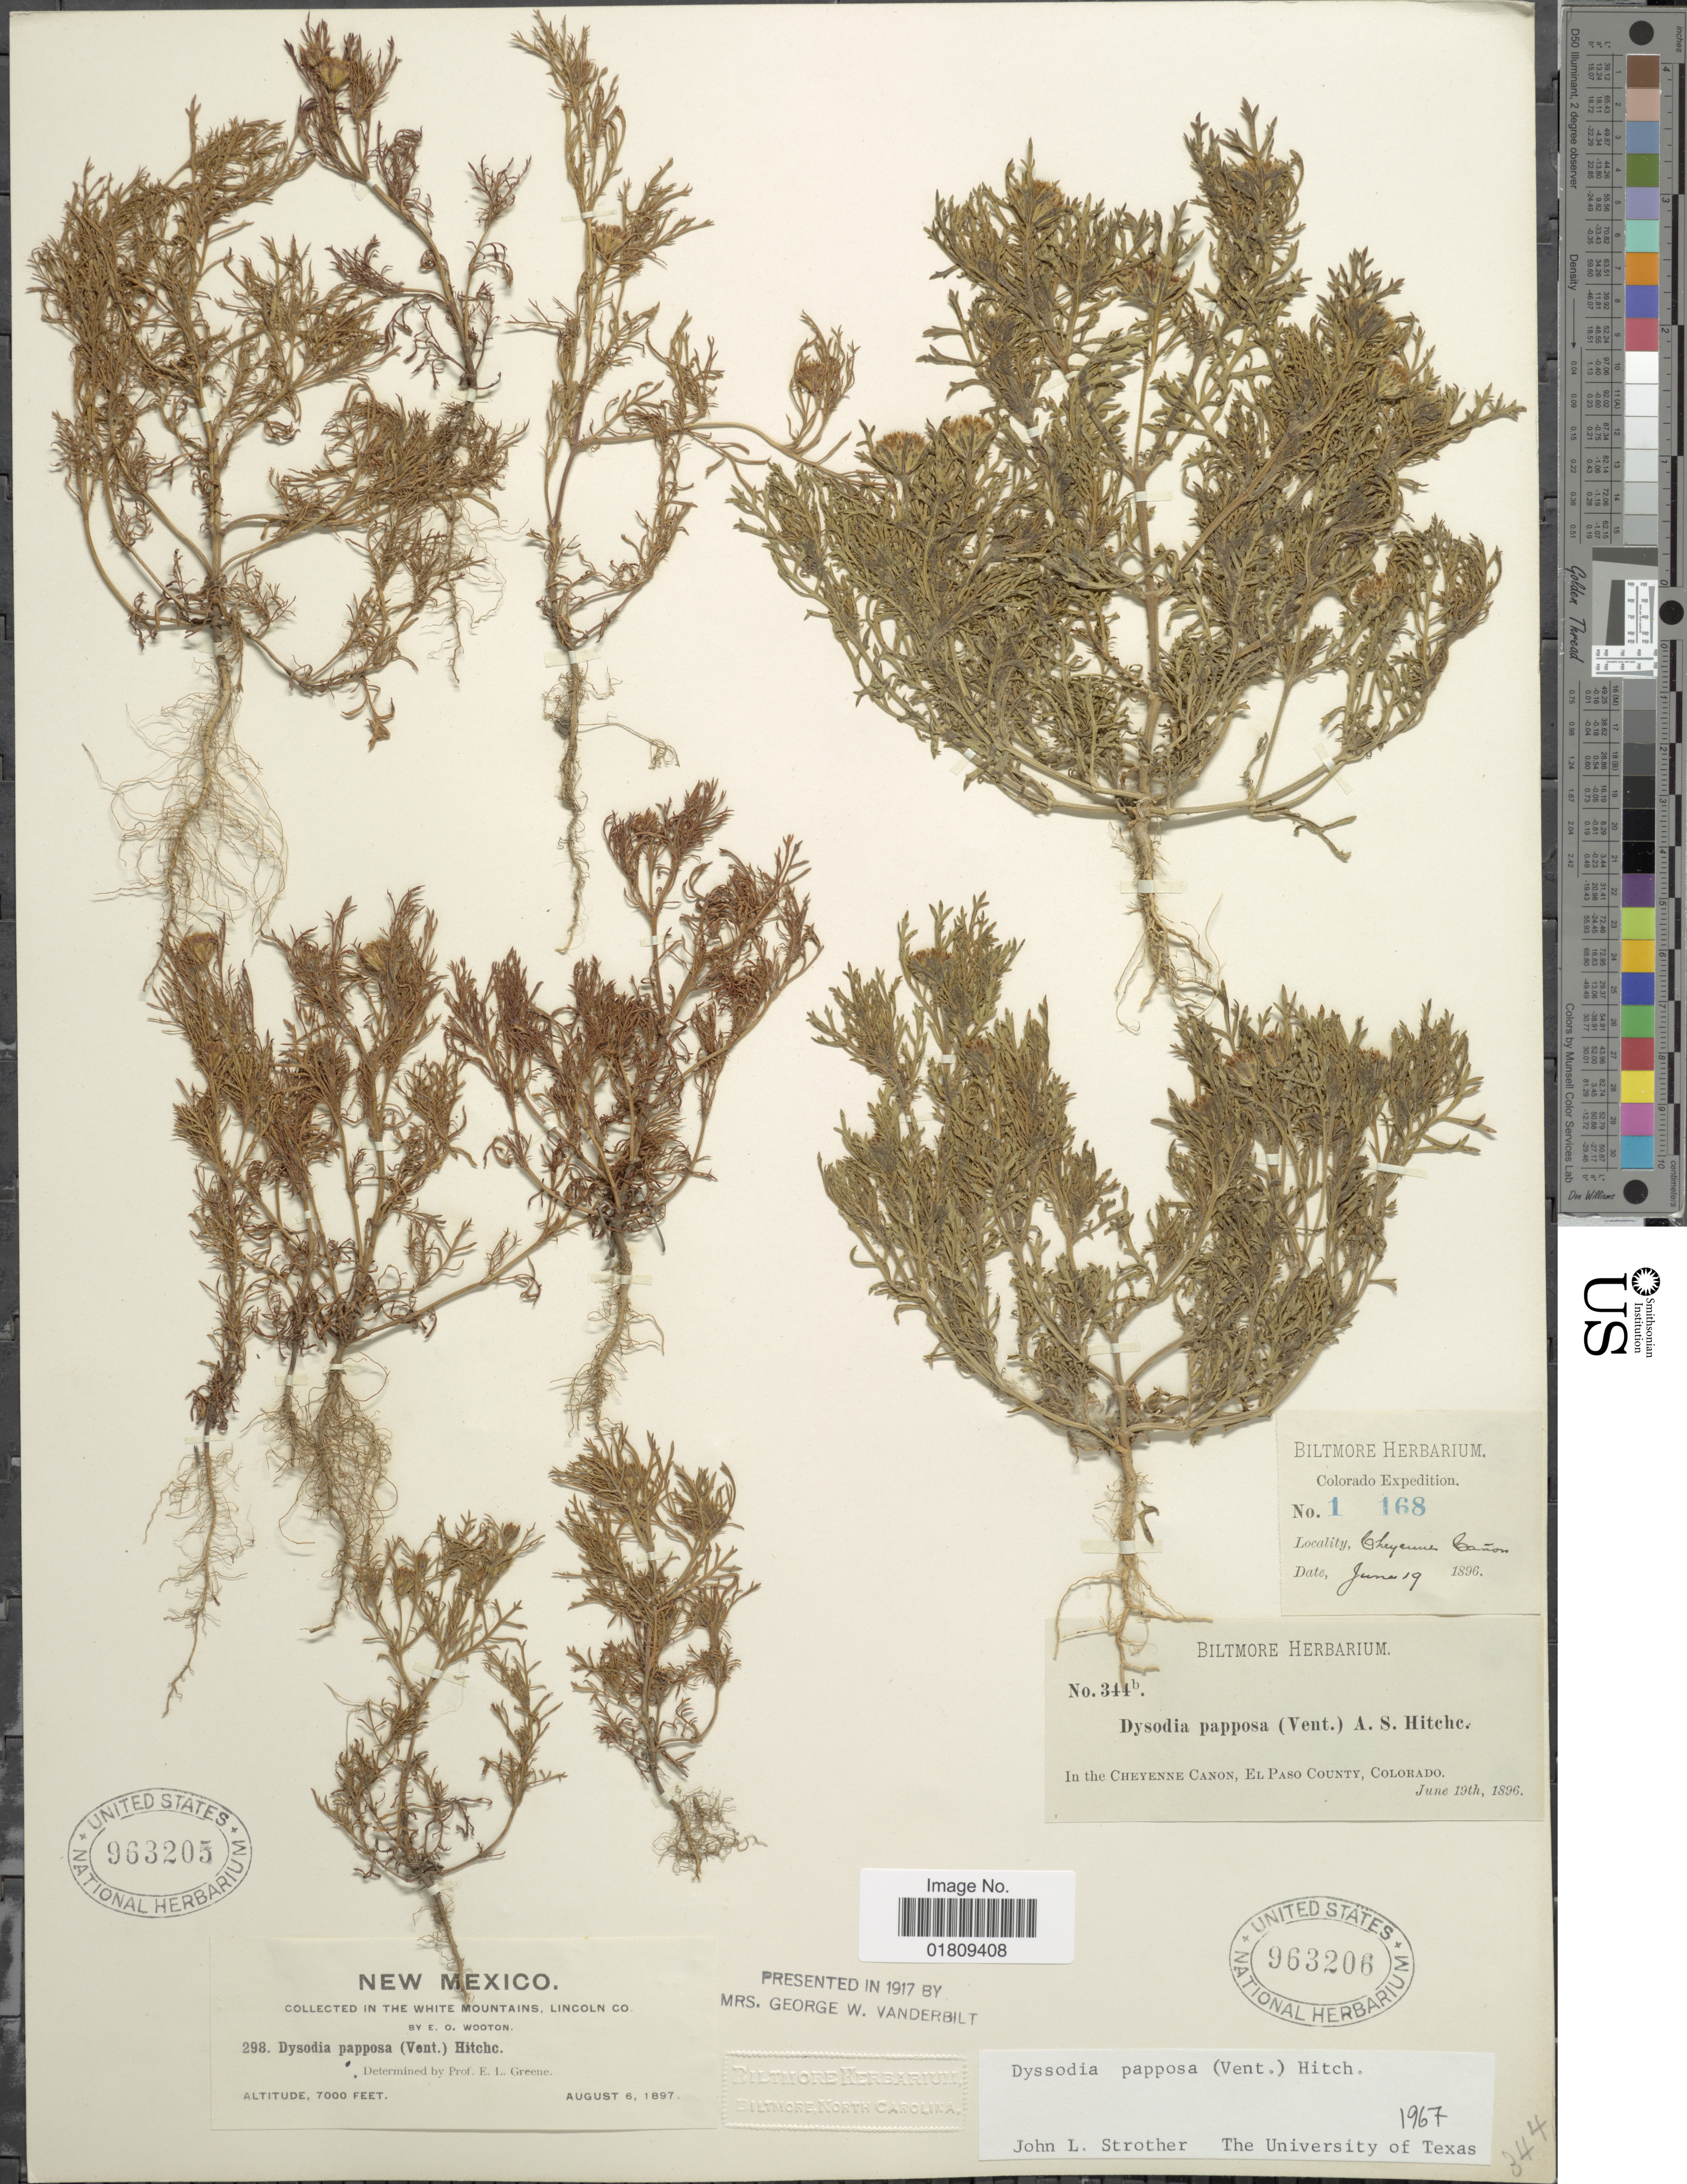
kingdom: Plantae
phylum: Tracheophyta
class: Magnoliopsida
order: Asterales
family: Asteraceae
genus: Dyssodia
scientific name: Dyssodia papposa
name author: (Vent.) Hitchc.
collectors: E. O. Wooton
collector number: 298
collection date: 1897-08-06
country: United States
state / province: New Mexico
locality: White Mountains, Lincoln Co.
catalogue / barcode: US 963205